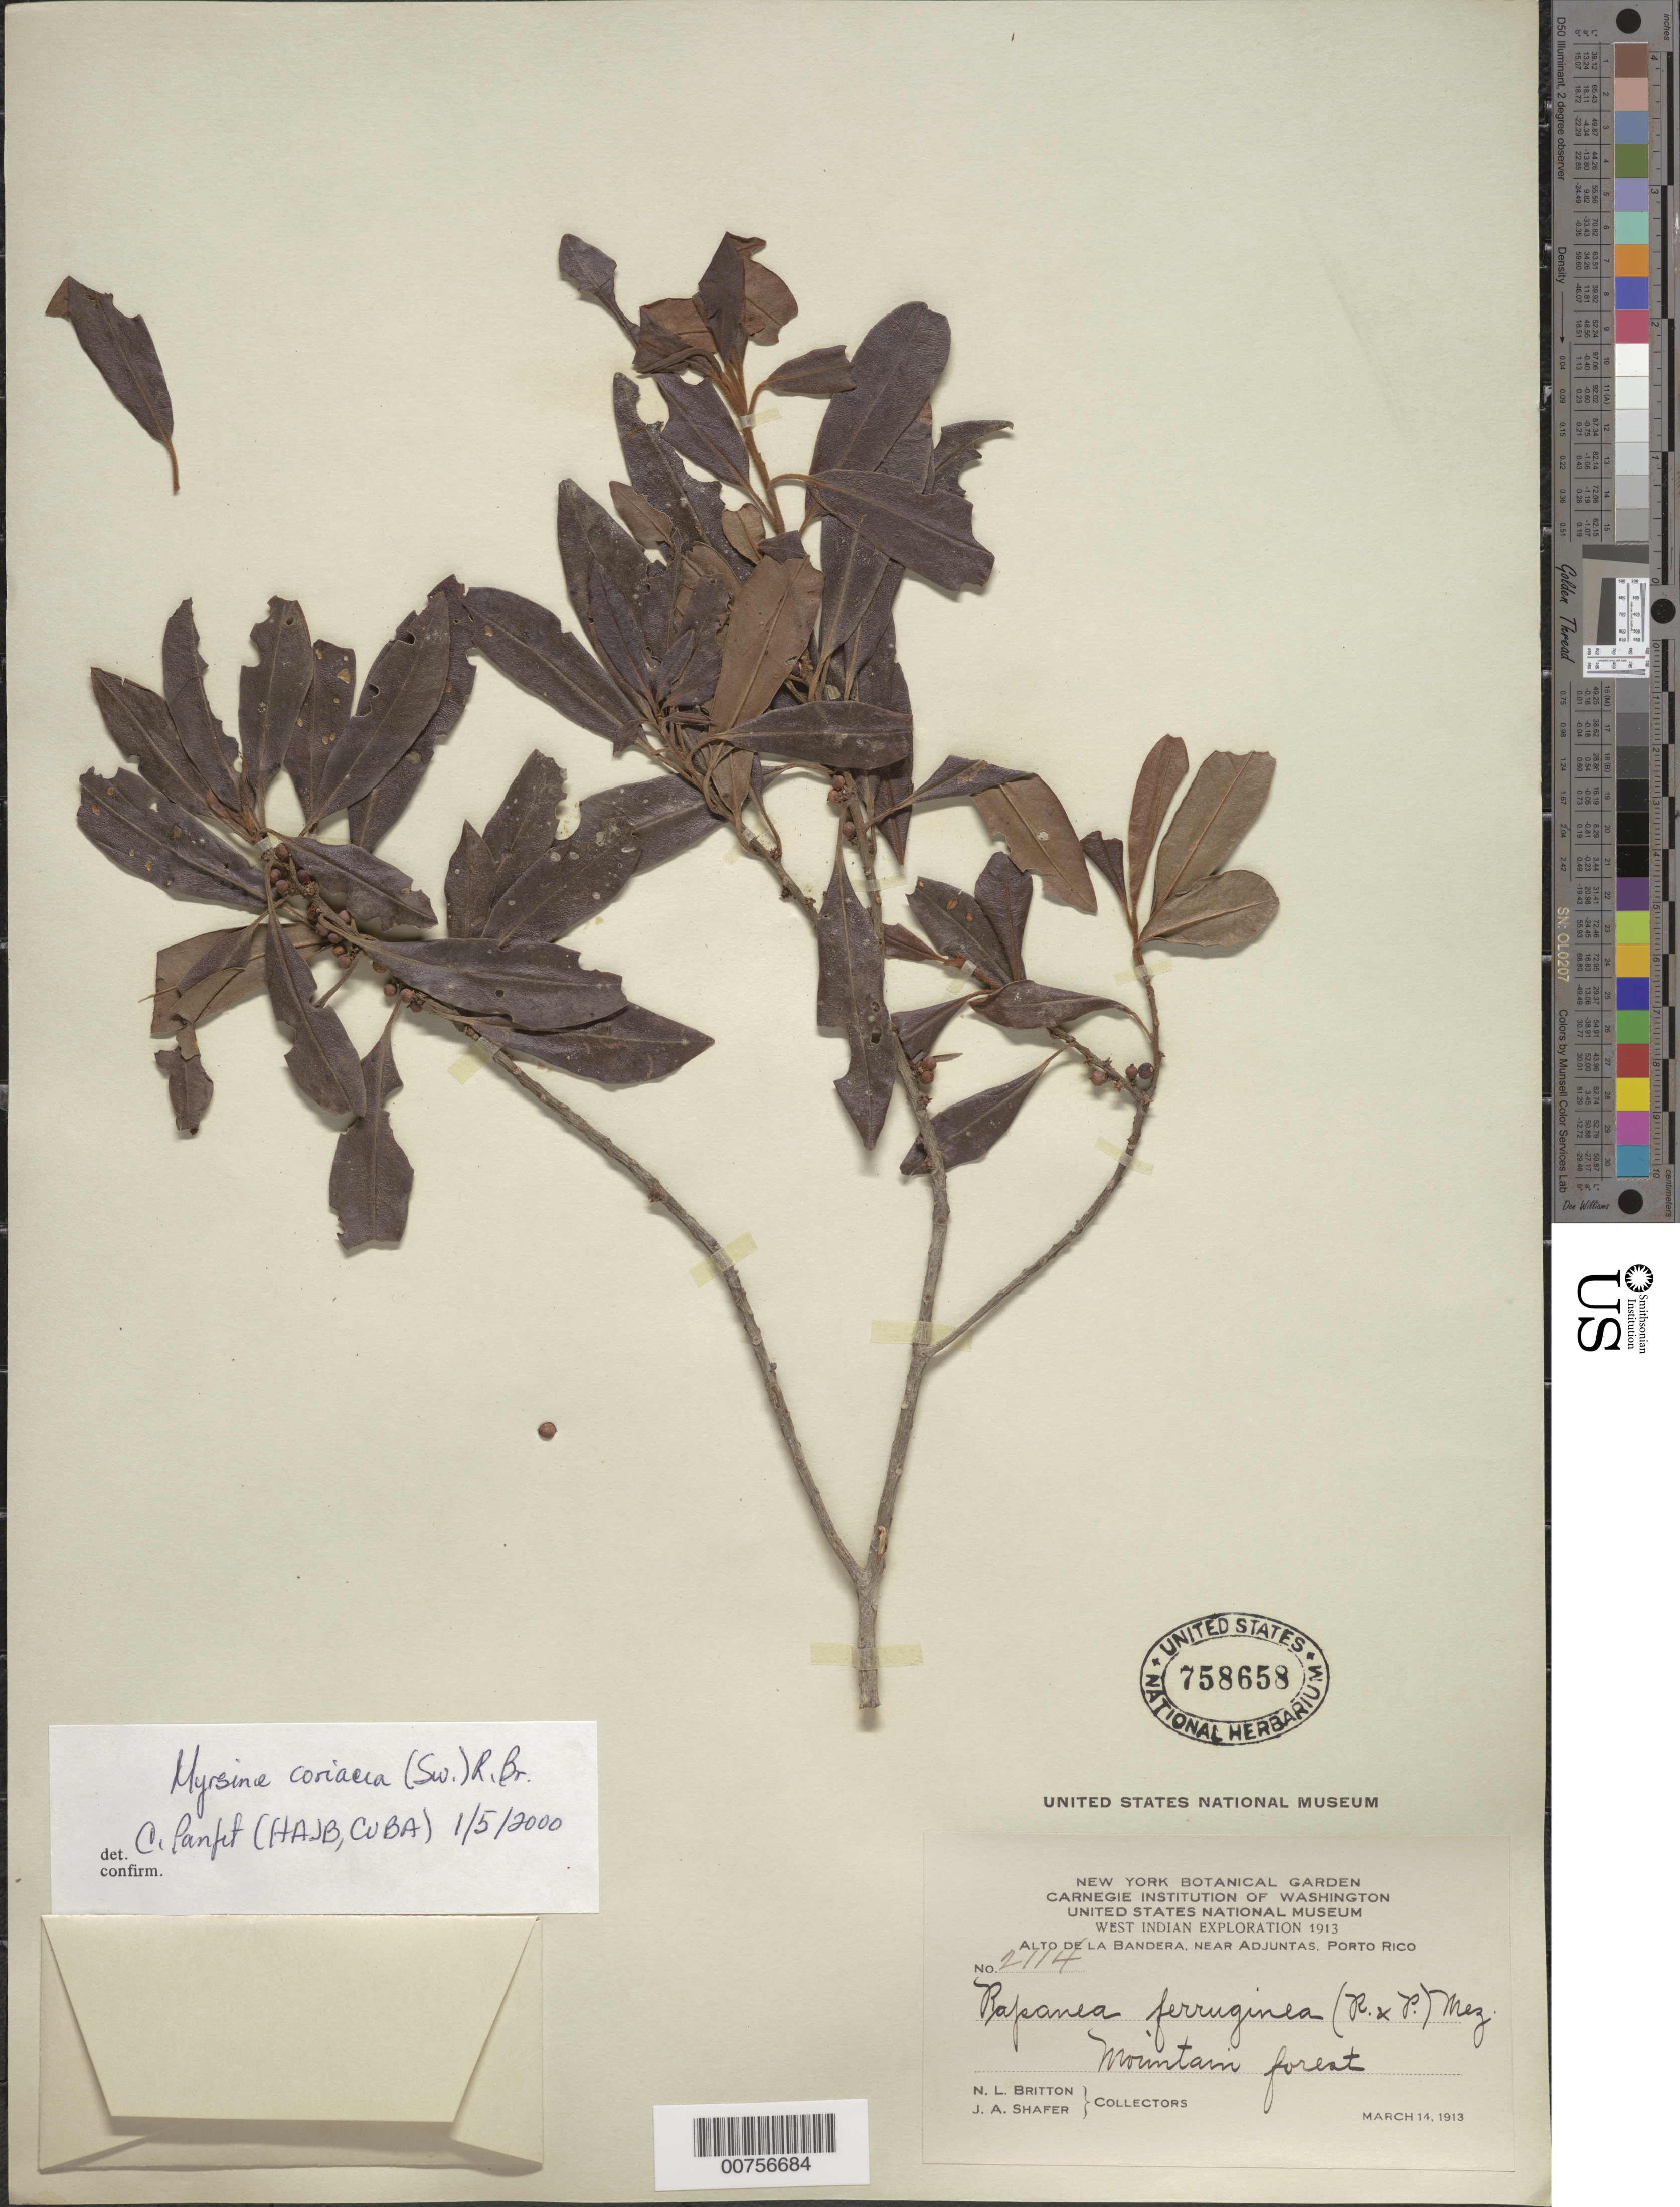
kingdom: Plantae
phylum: Tracheophyta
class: Magnoliopsida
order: Ericales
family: Primulaceae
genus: Myrsine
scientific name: Myrsine coriacea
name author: (Sw.) R. Br. ex Roem. & Schult.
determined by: Panfet, C.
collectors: N. Britton & J. A. Shafer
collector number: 2114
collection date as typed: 14 Mar 1914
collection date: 1914-03-14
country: Puerto Rico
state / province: Adjuntas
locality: Alto de la Bandera, near Adjuntas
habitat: Mountain forest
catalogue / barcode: US 758658